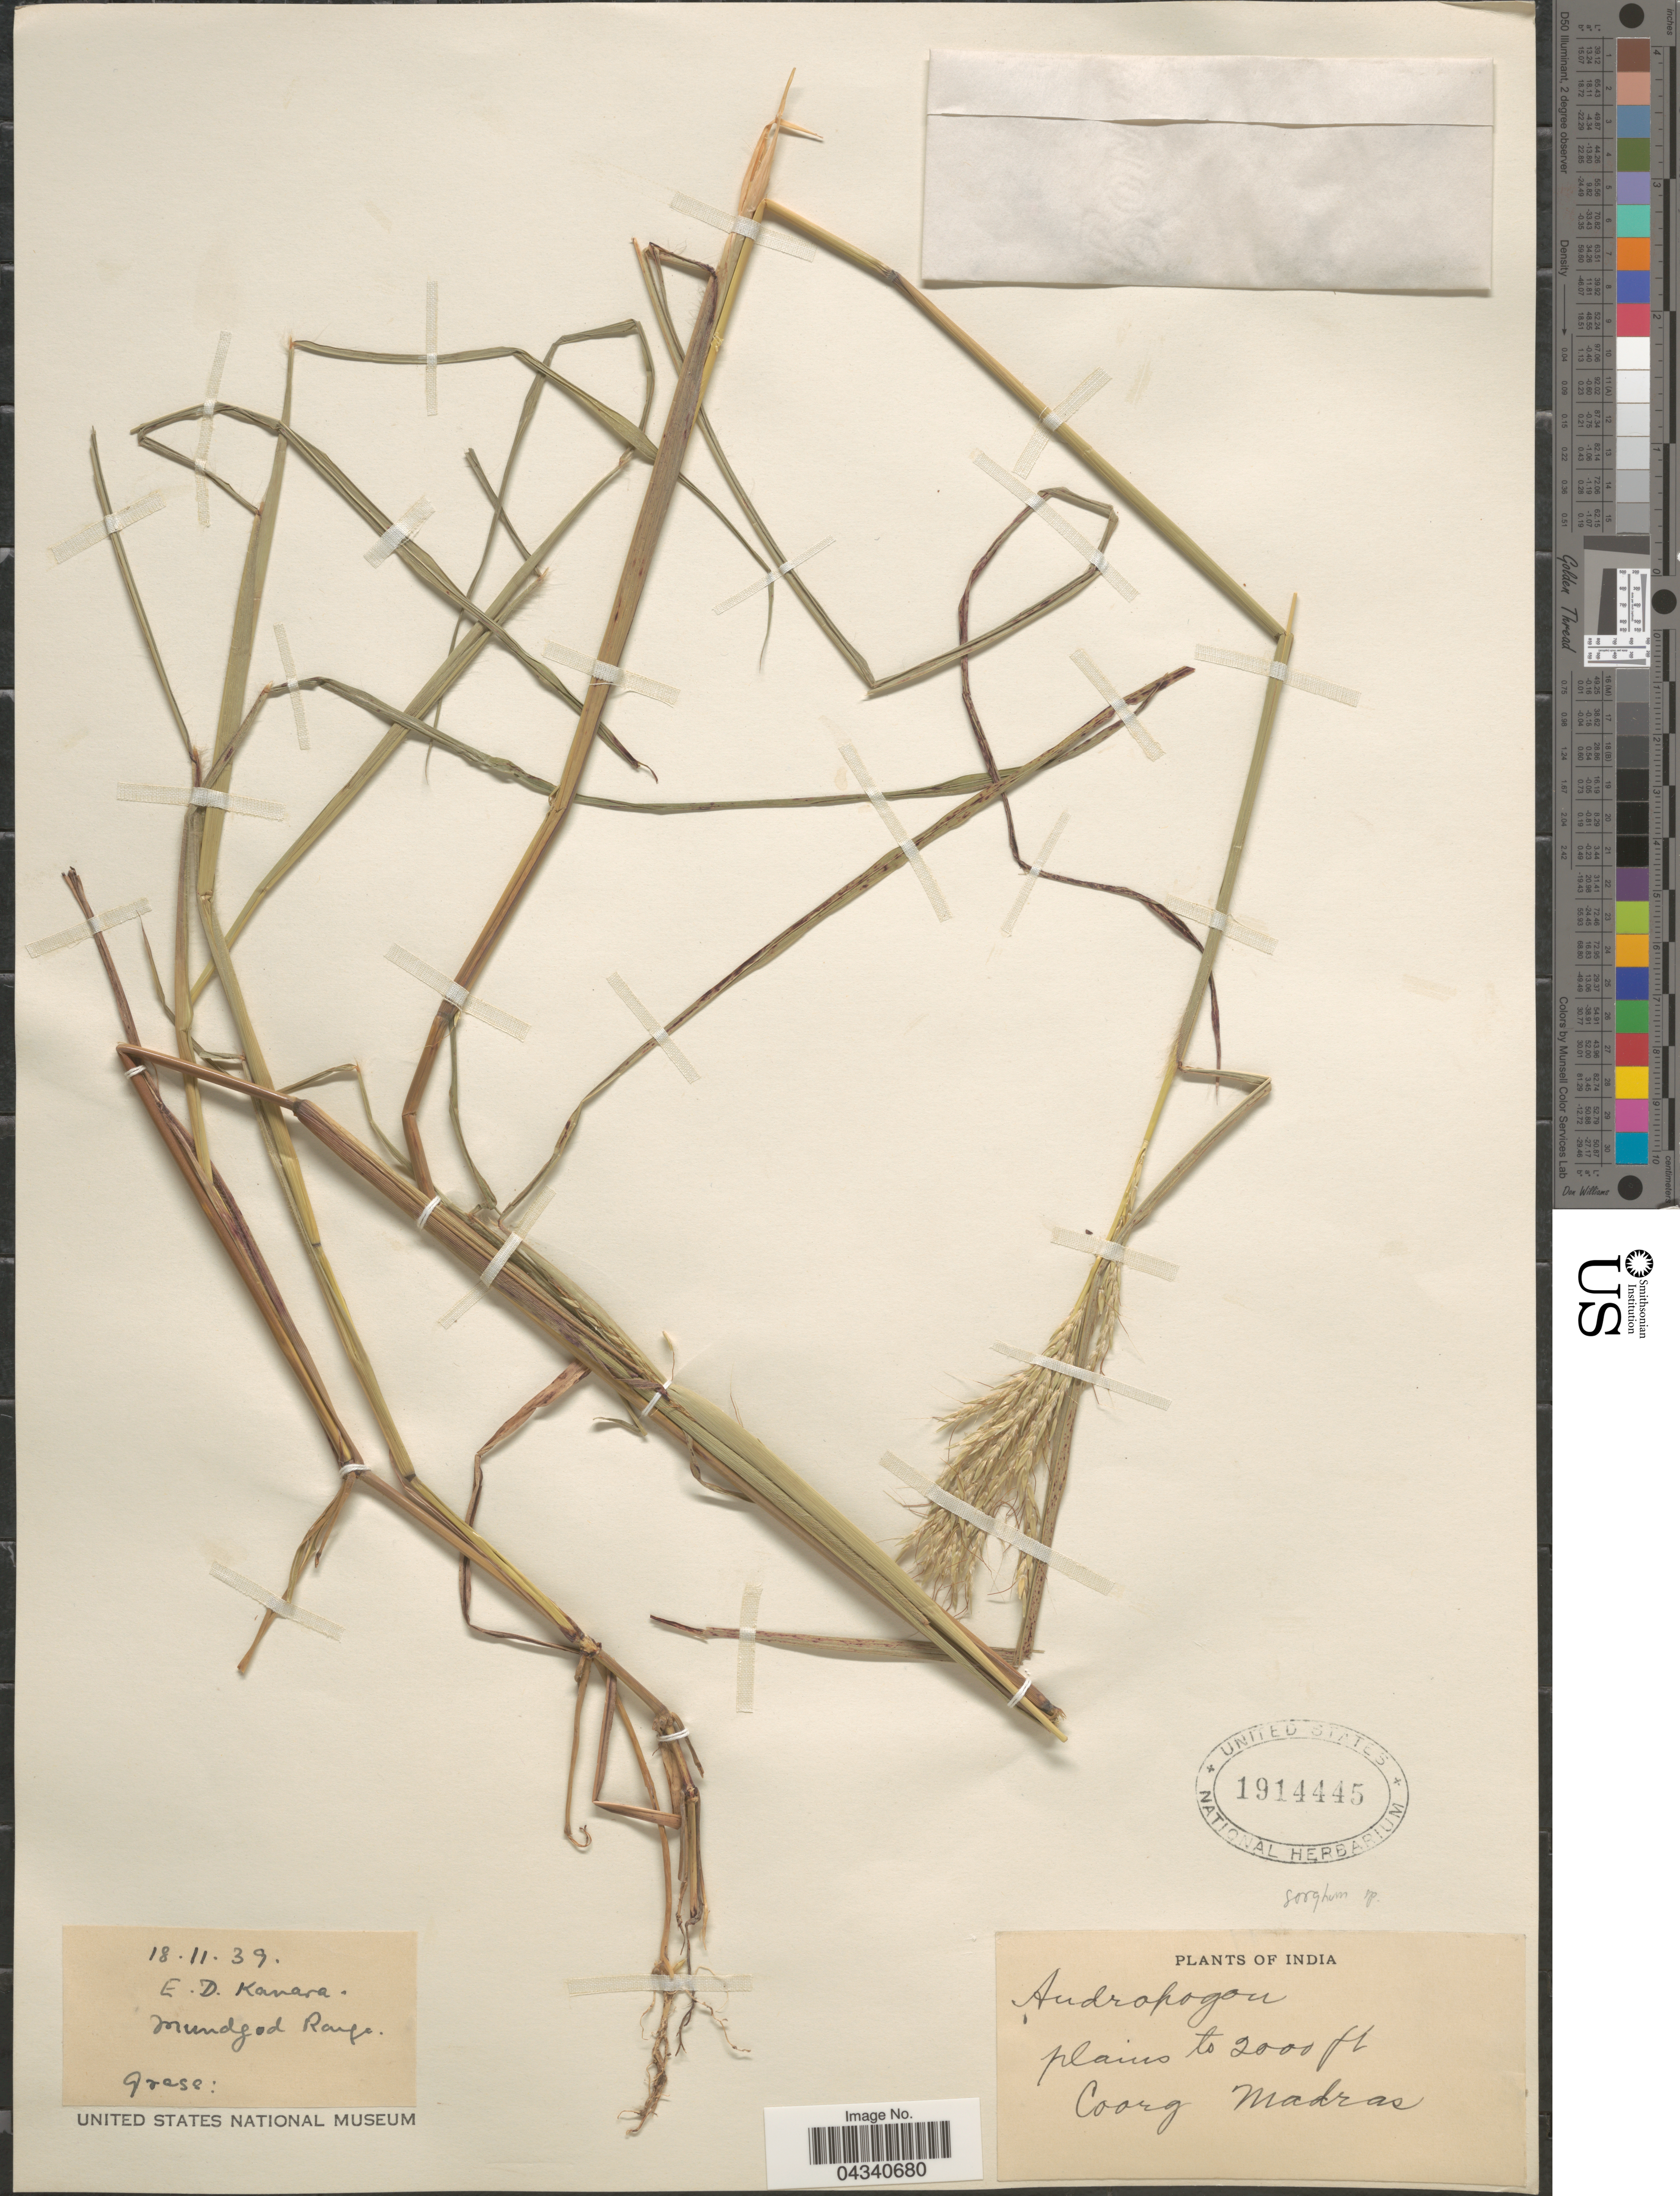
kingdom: Plantae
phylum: Tracheophyta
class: Liliopsida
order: Poales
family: Poaceae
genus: Sorghum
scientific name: Sorghum sp.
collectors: E. Kanara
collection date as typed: Transcribed d/m/y: 18/11/39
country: India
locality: Mundgod Range. Coorg Madras.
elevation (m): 610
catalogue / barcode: US 1914445